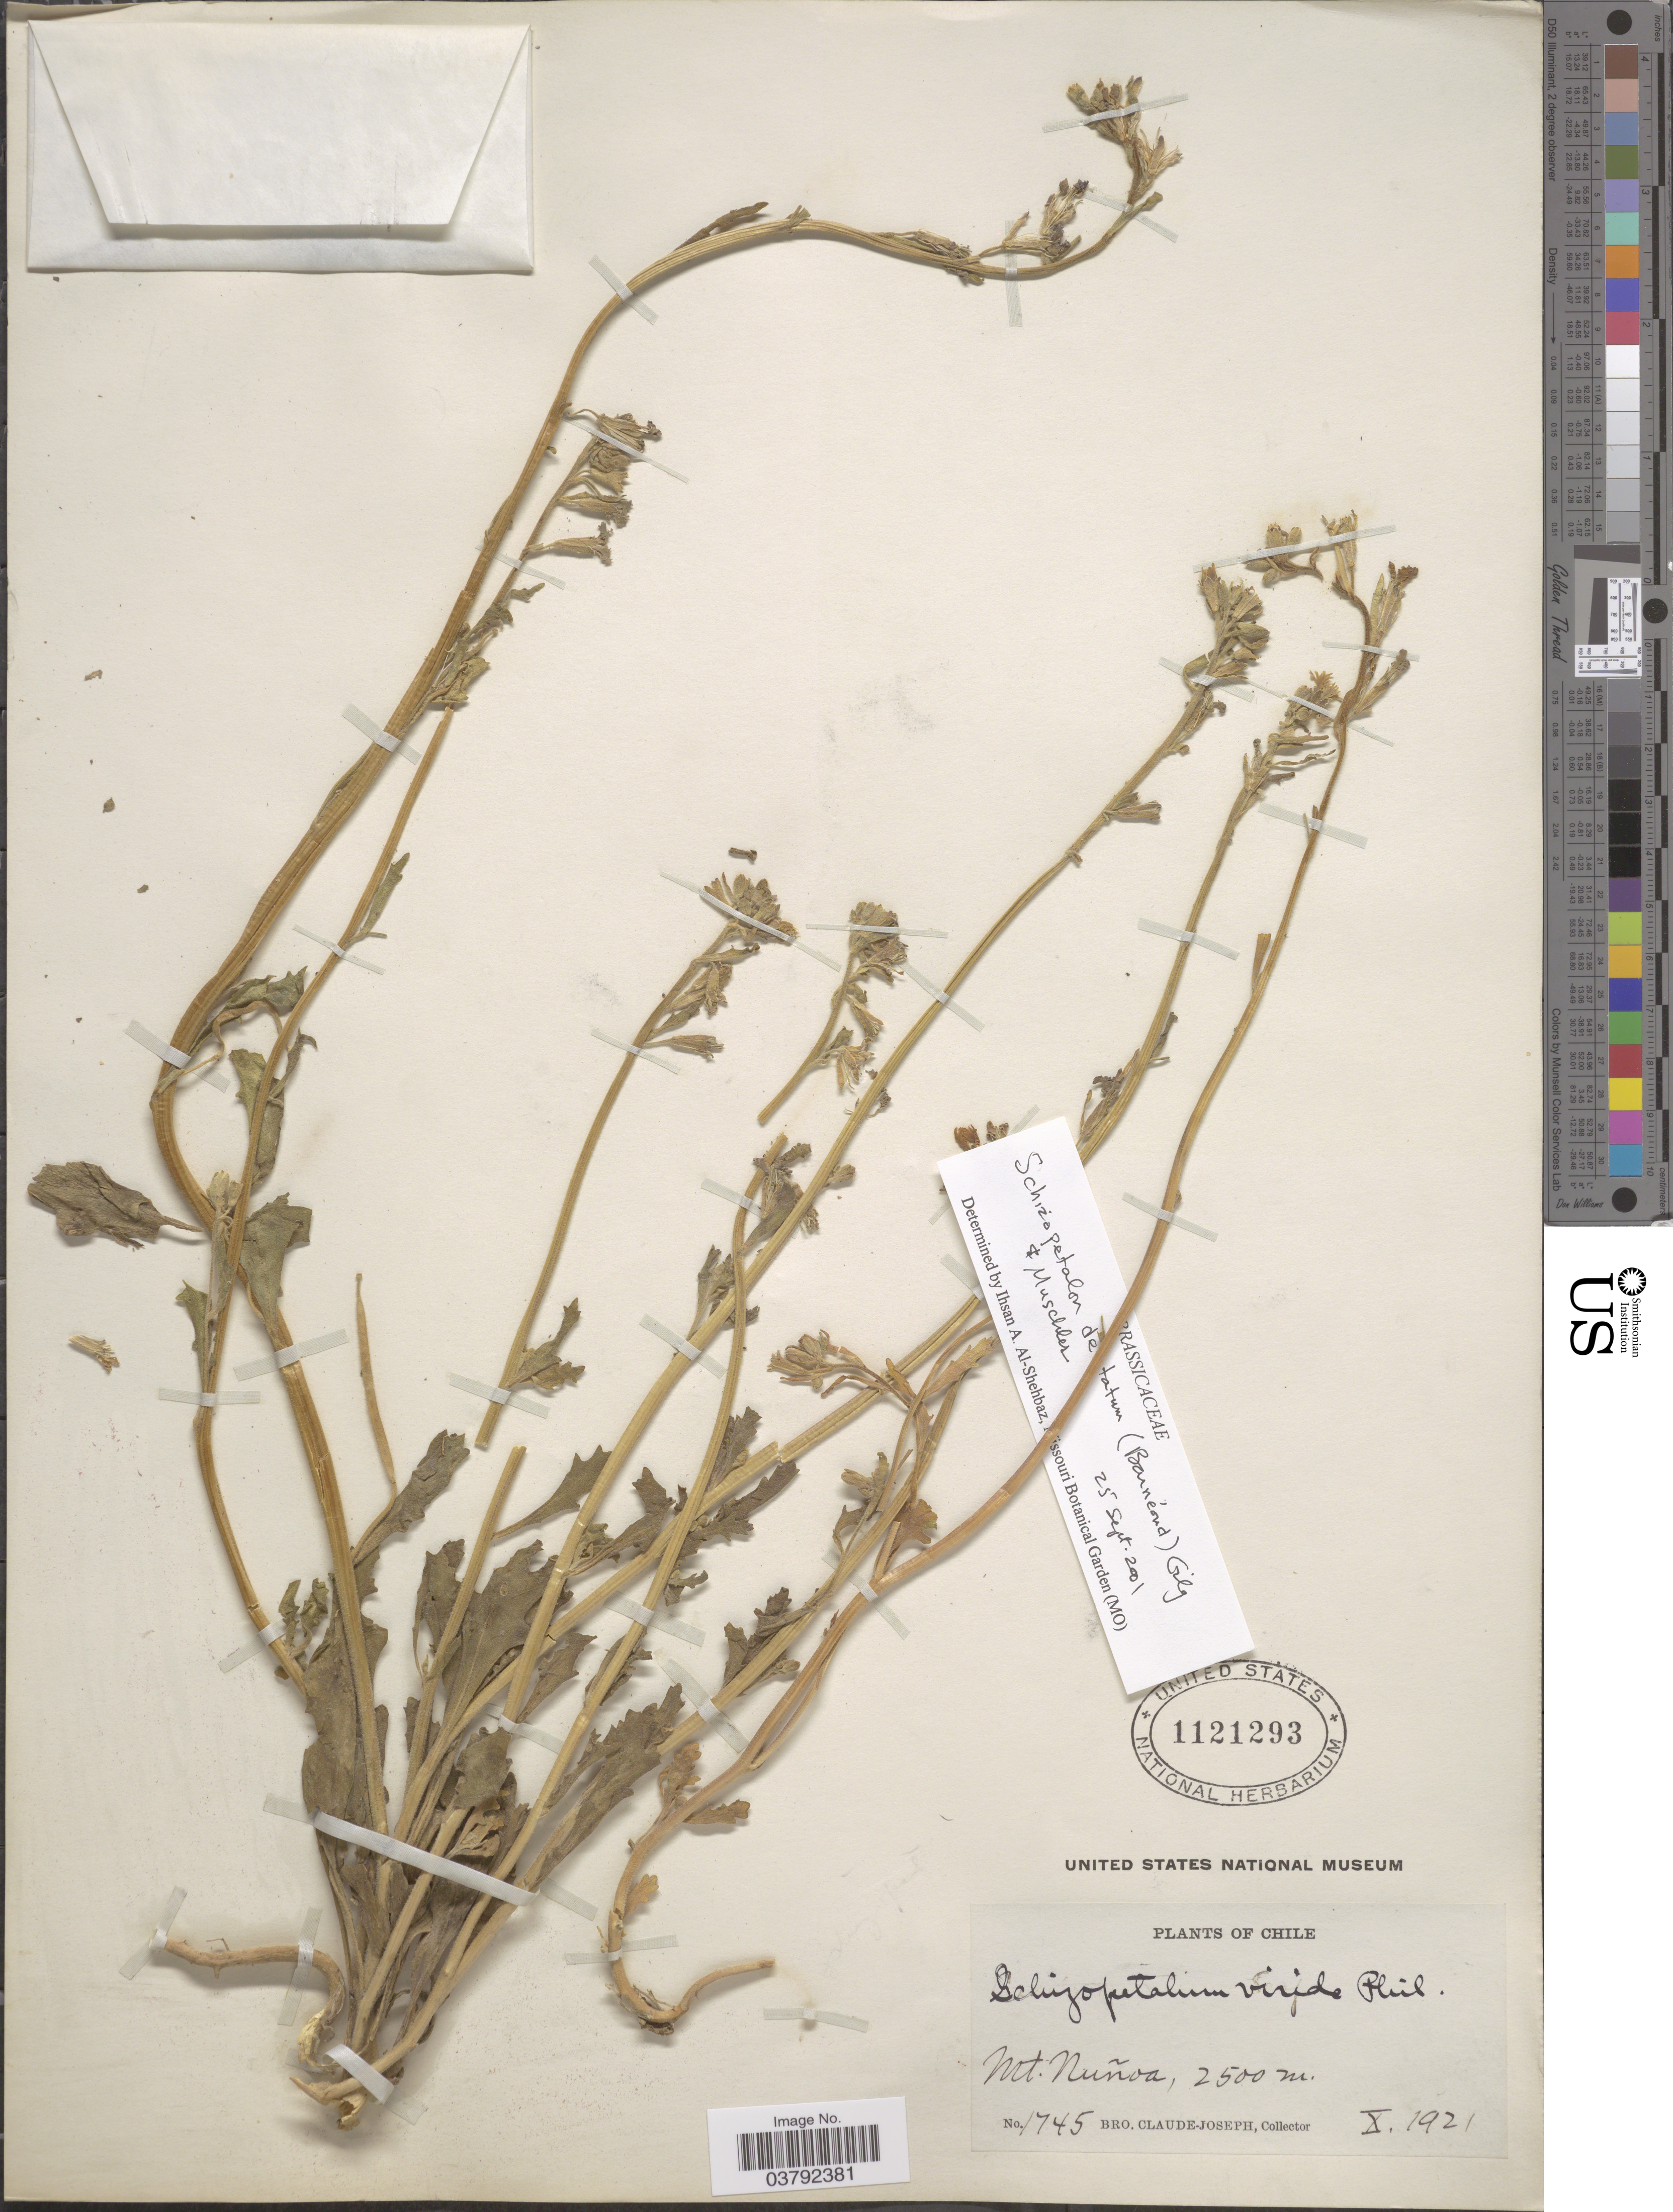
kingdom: Plantae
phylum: Tracheophyta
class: Magnoliopsida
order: Brassicales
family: Brassicaceae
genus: Schizopetalon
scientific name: Schizopetalon dentatum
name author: (Barnéoud) Gilg & Muschl.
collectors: Bro. Claude-Joseph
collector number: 1745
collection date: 1921-10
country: Chile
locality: Mt. Nuñoa.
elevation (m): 2500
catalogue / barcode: US 1121293